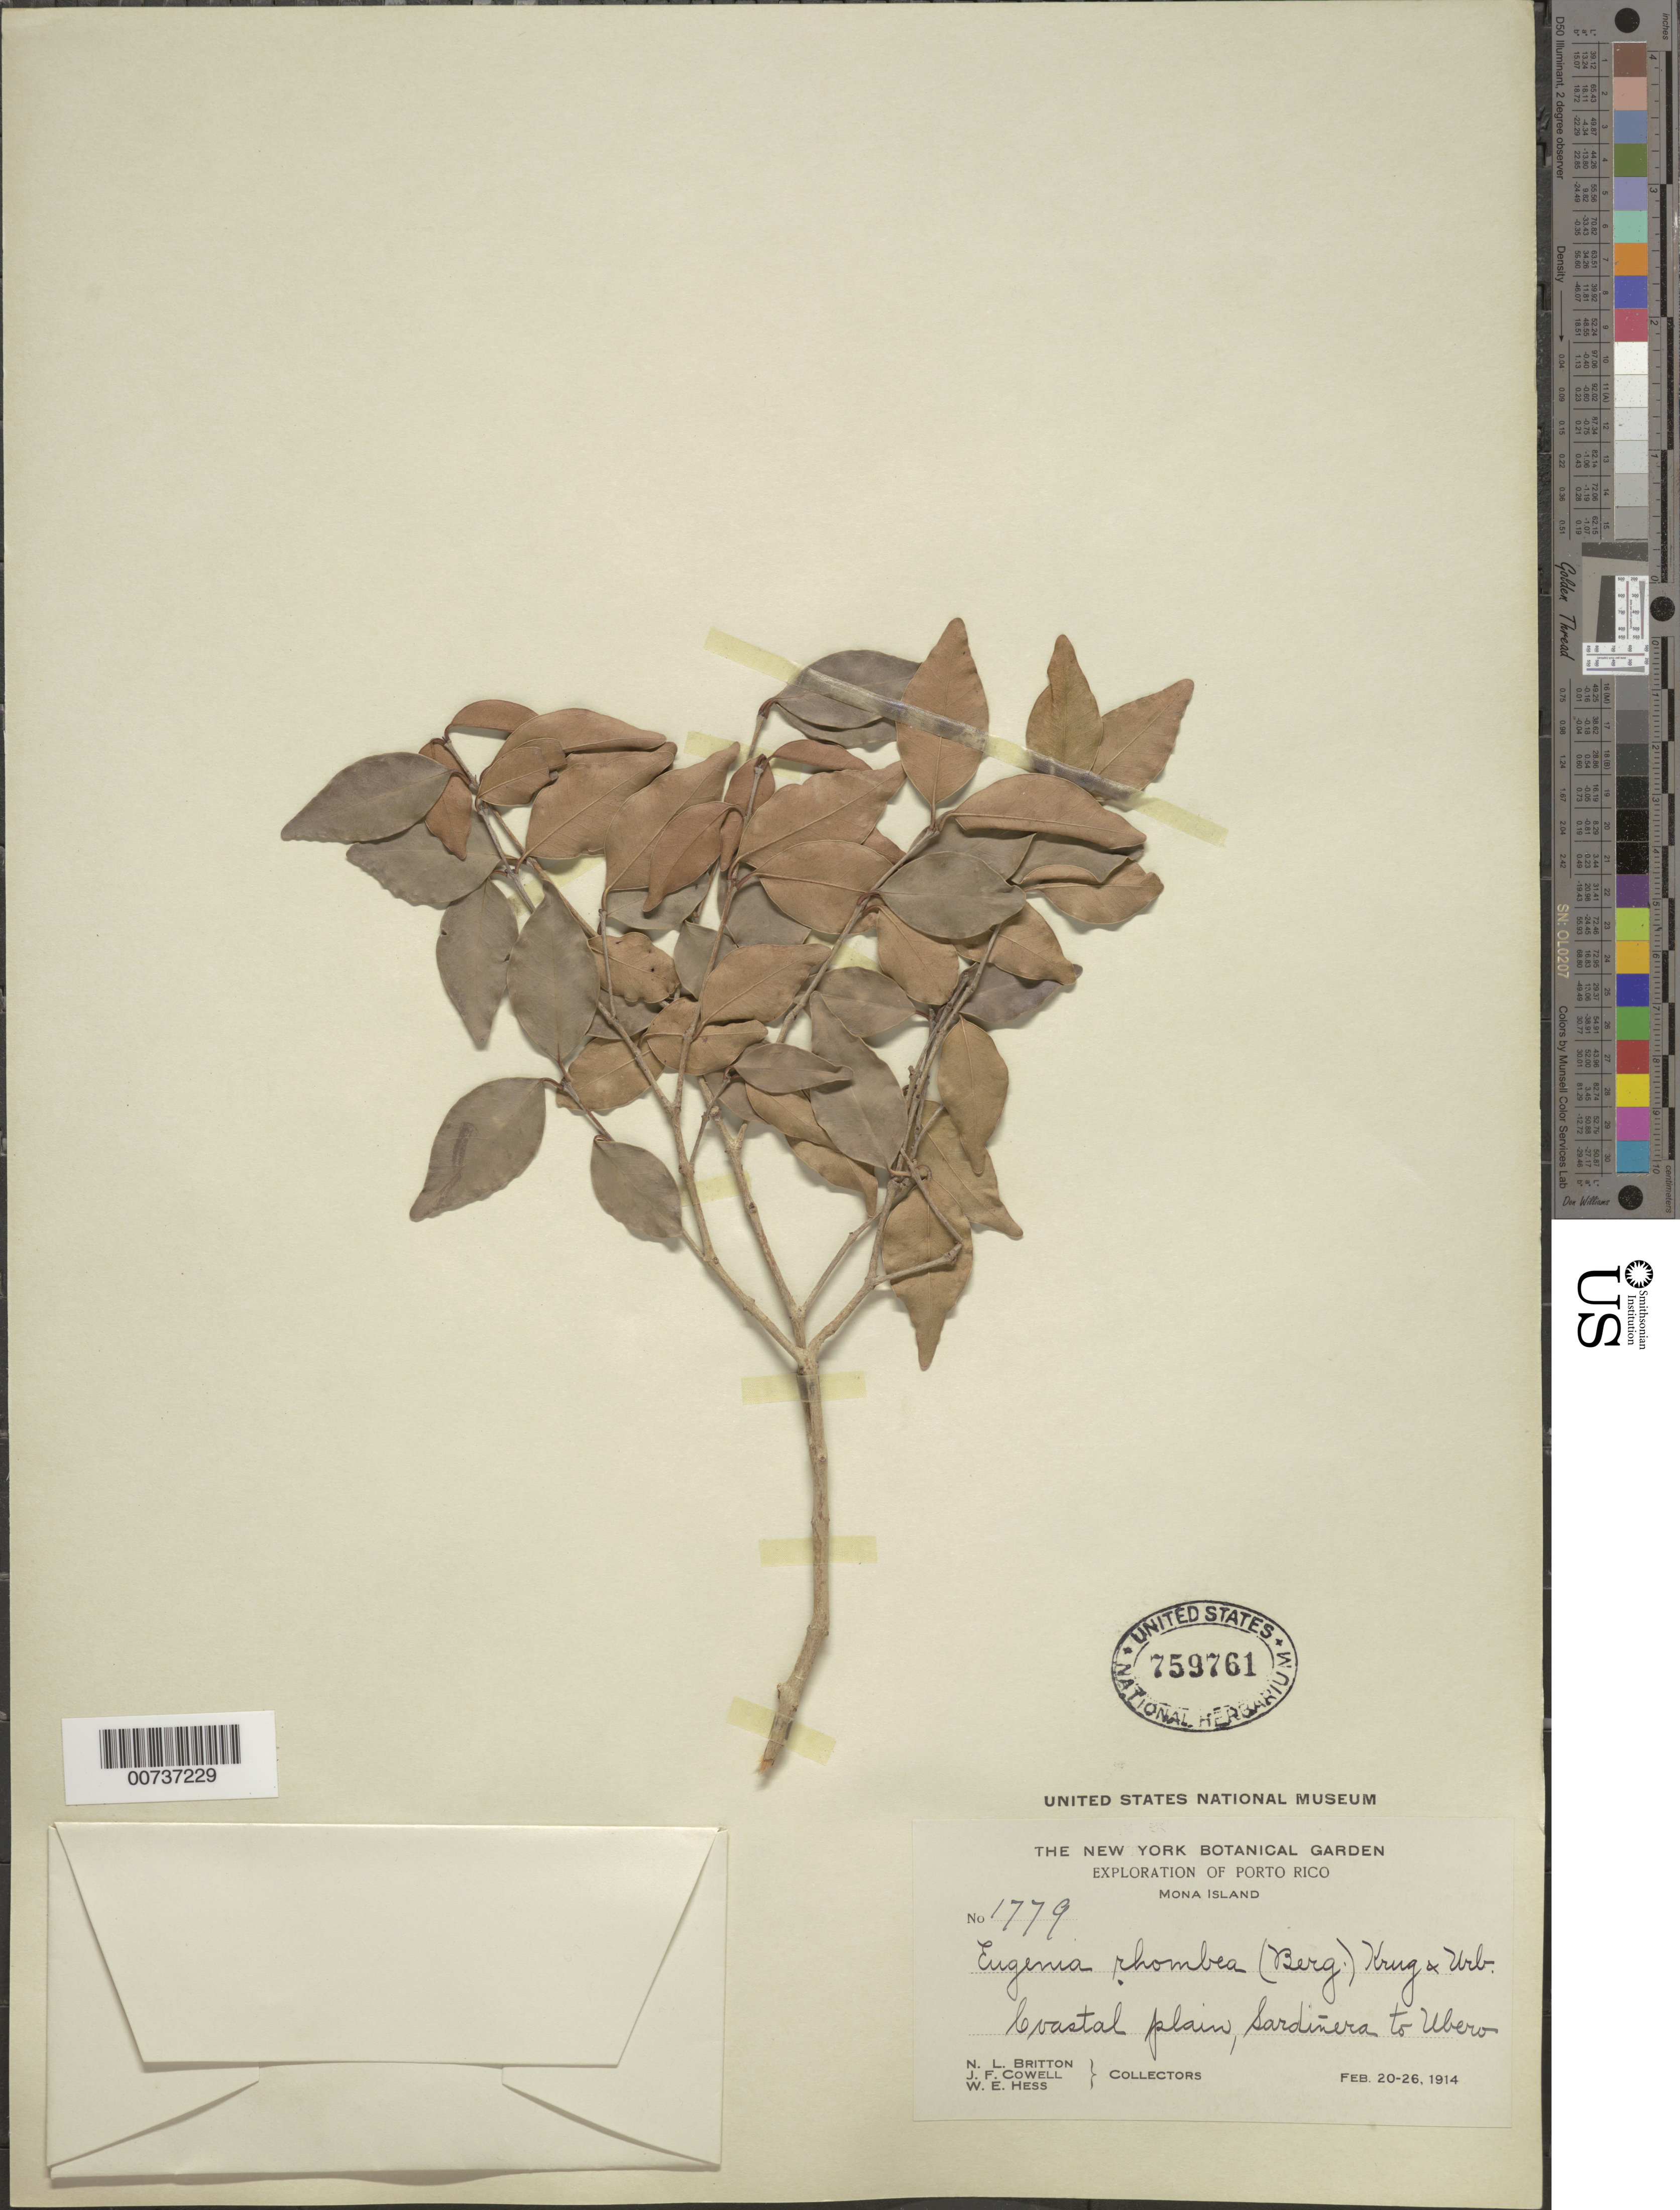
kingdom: Plantae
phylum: Tracheophyta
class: Magnoliopsida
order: Myrtales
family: Myrtaceae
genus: Eugenia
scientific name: Eugenia rhombea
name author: (O. Berg) Krug & Urb.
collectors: N. Britton, J. F. Cowell & W. Hess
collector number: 1779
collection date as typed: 20 Feb 1914 to 26 Feb 1914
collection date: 1914-02-20/1914-02-26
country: Puerto Rico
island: Mona I.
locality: Sardinera to Uvero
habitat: Coastal plain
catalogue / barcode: US 759761